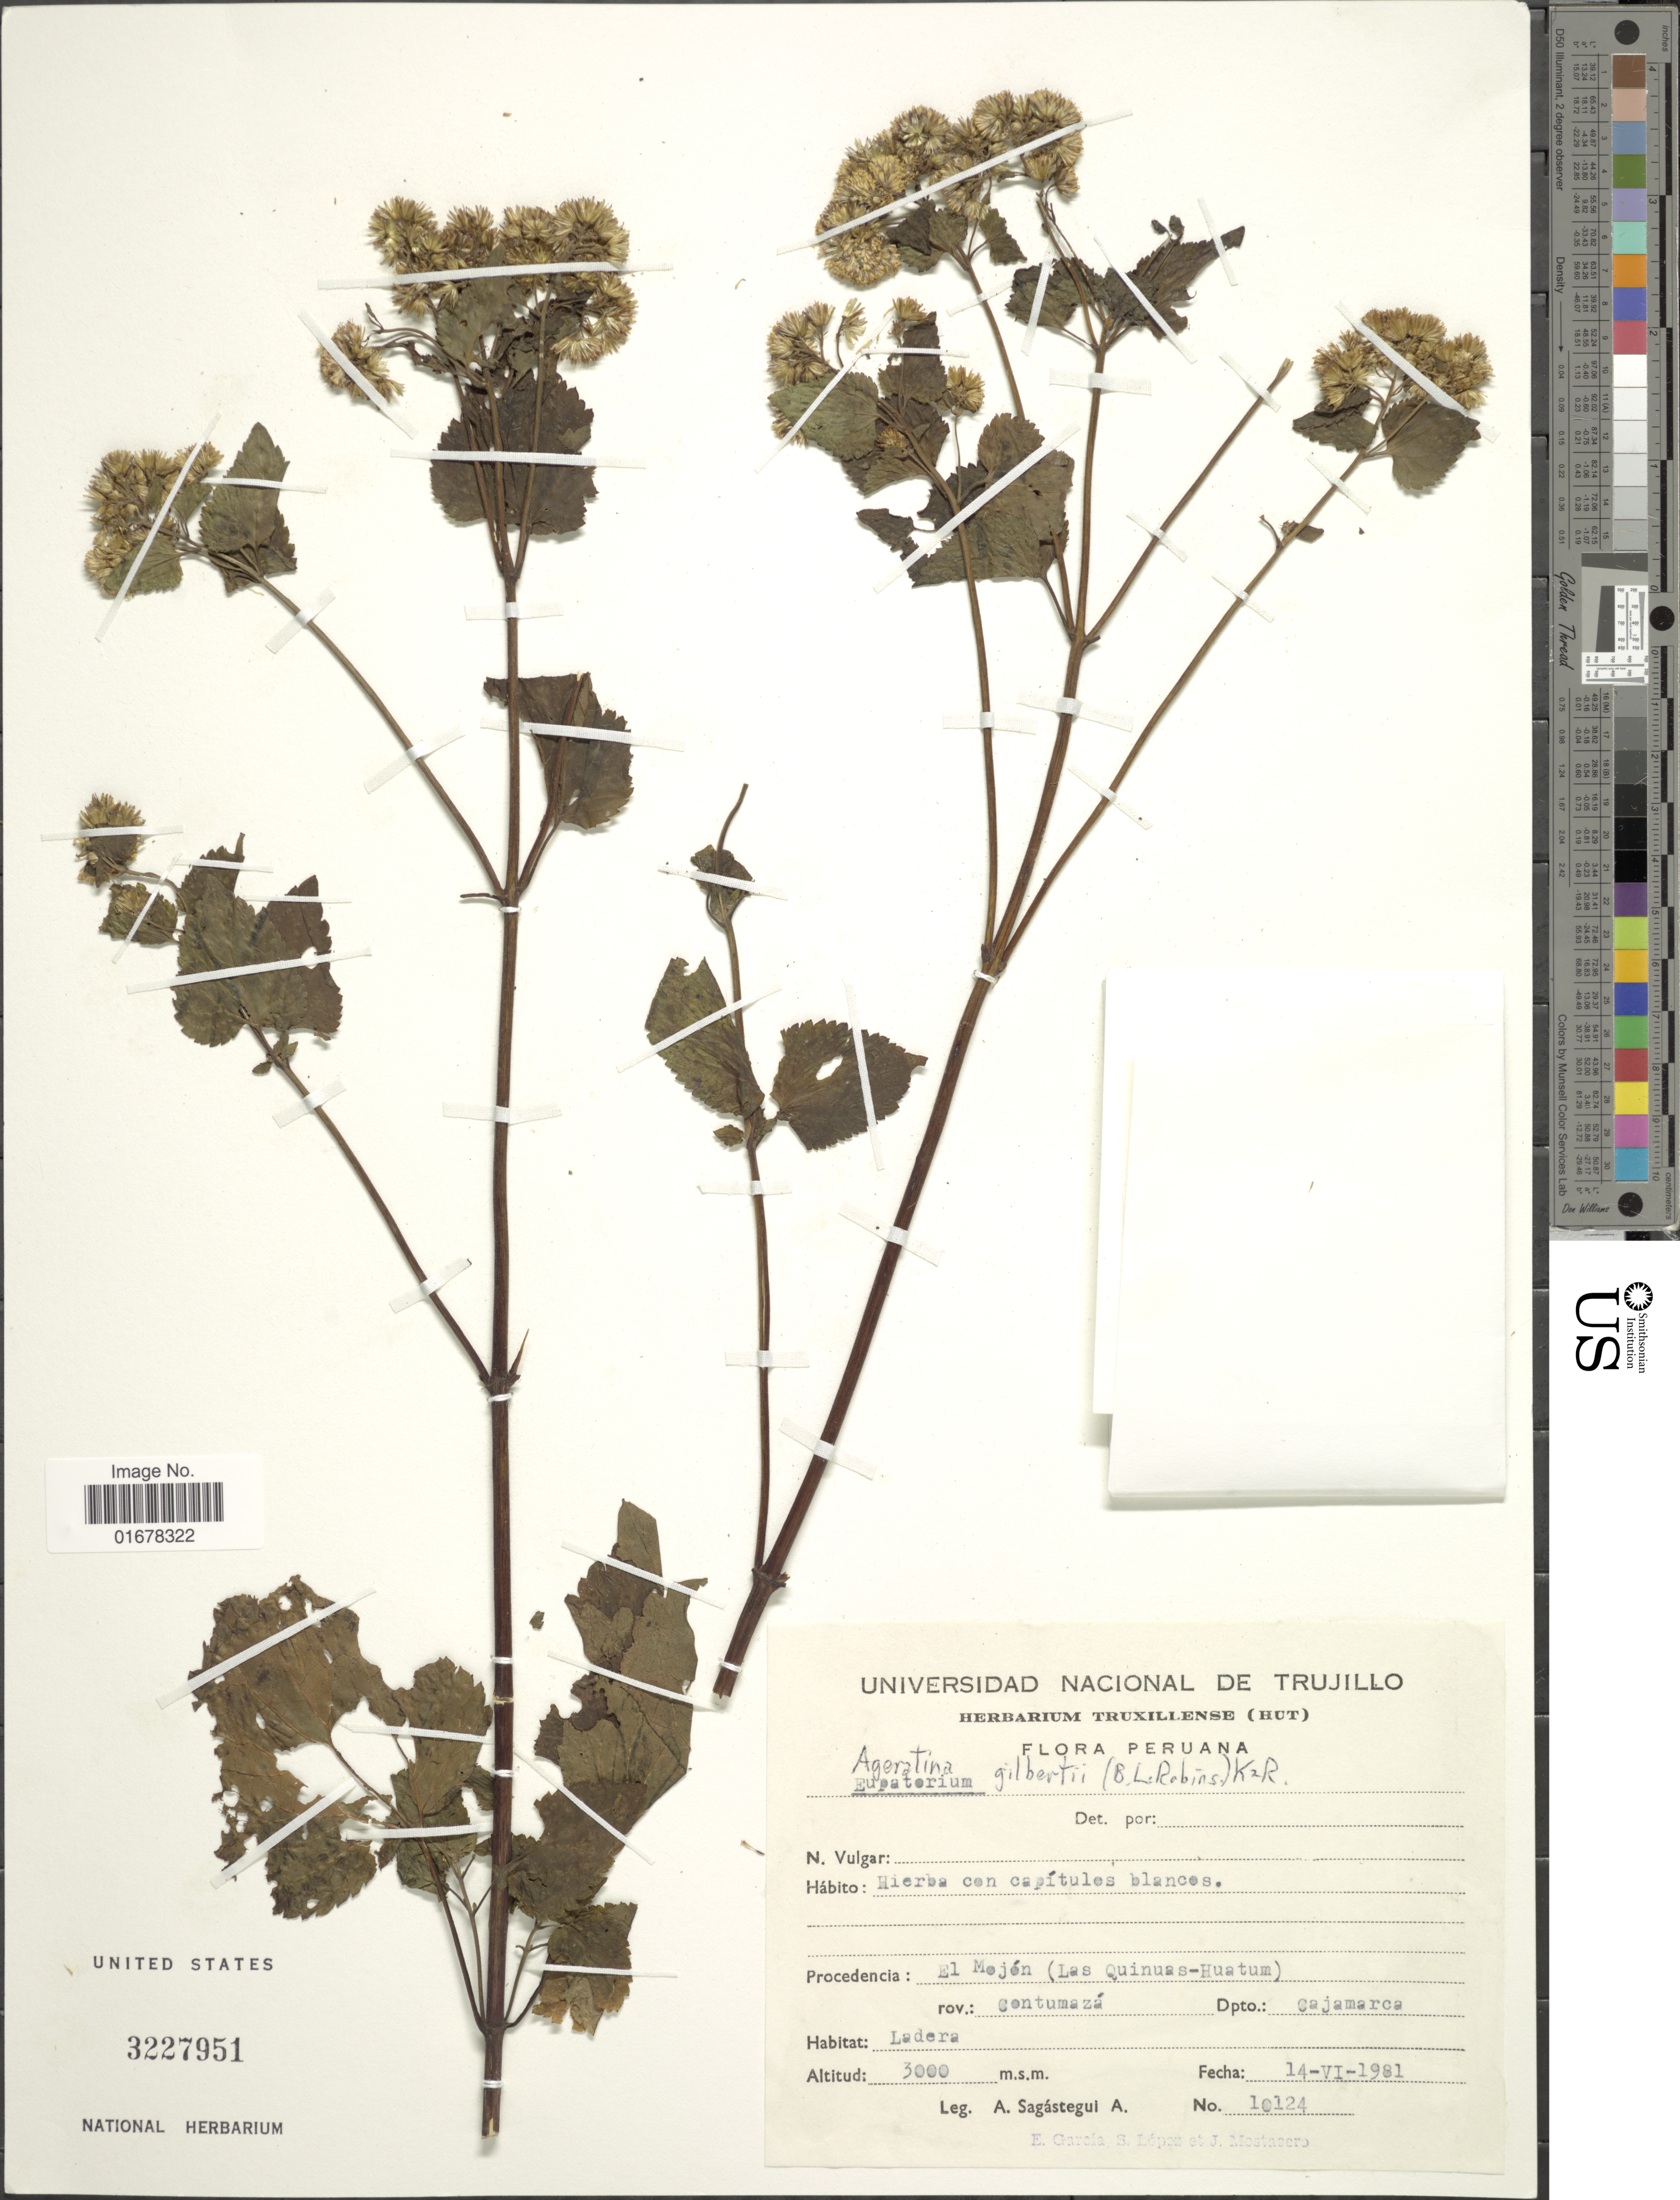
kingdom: Plantae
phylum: Tracheophyta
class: Magnoliopsida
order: Asterales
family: Asteraceae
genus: Ageratina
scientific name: Ageratina gilbertii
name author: (B.L. Rob.) R.M. King & H. Rob.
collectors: A. Sagástegui A., E. García, S. Lopez & J. Mostacero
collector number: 10124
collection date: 1981-06-14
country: Peru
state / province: Cajamarca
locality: Procedencia: El Mojon (Las Quinuas-Huatum) Prov.: Contumaza, Dpto.: Cajamarca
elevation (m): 3000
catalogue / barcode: US 3227951